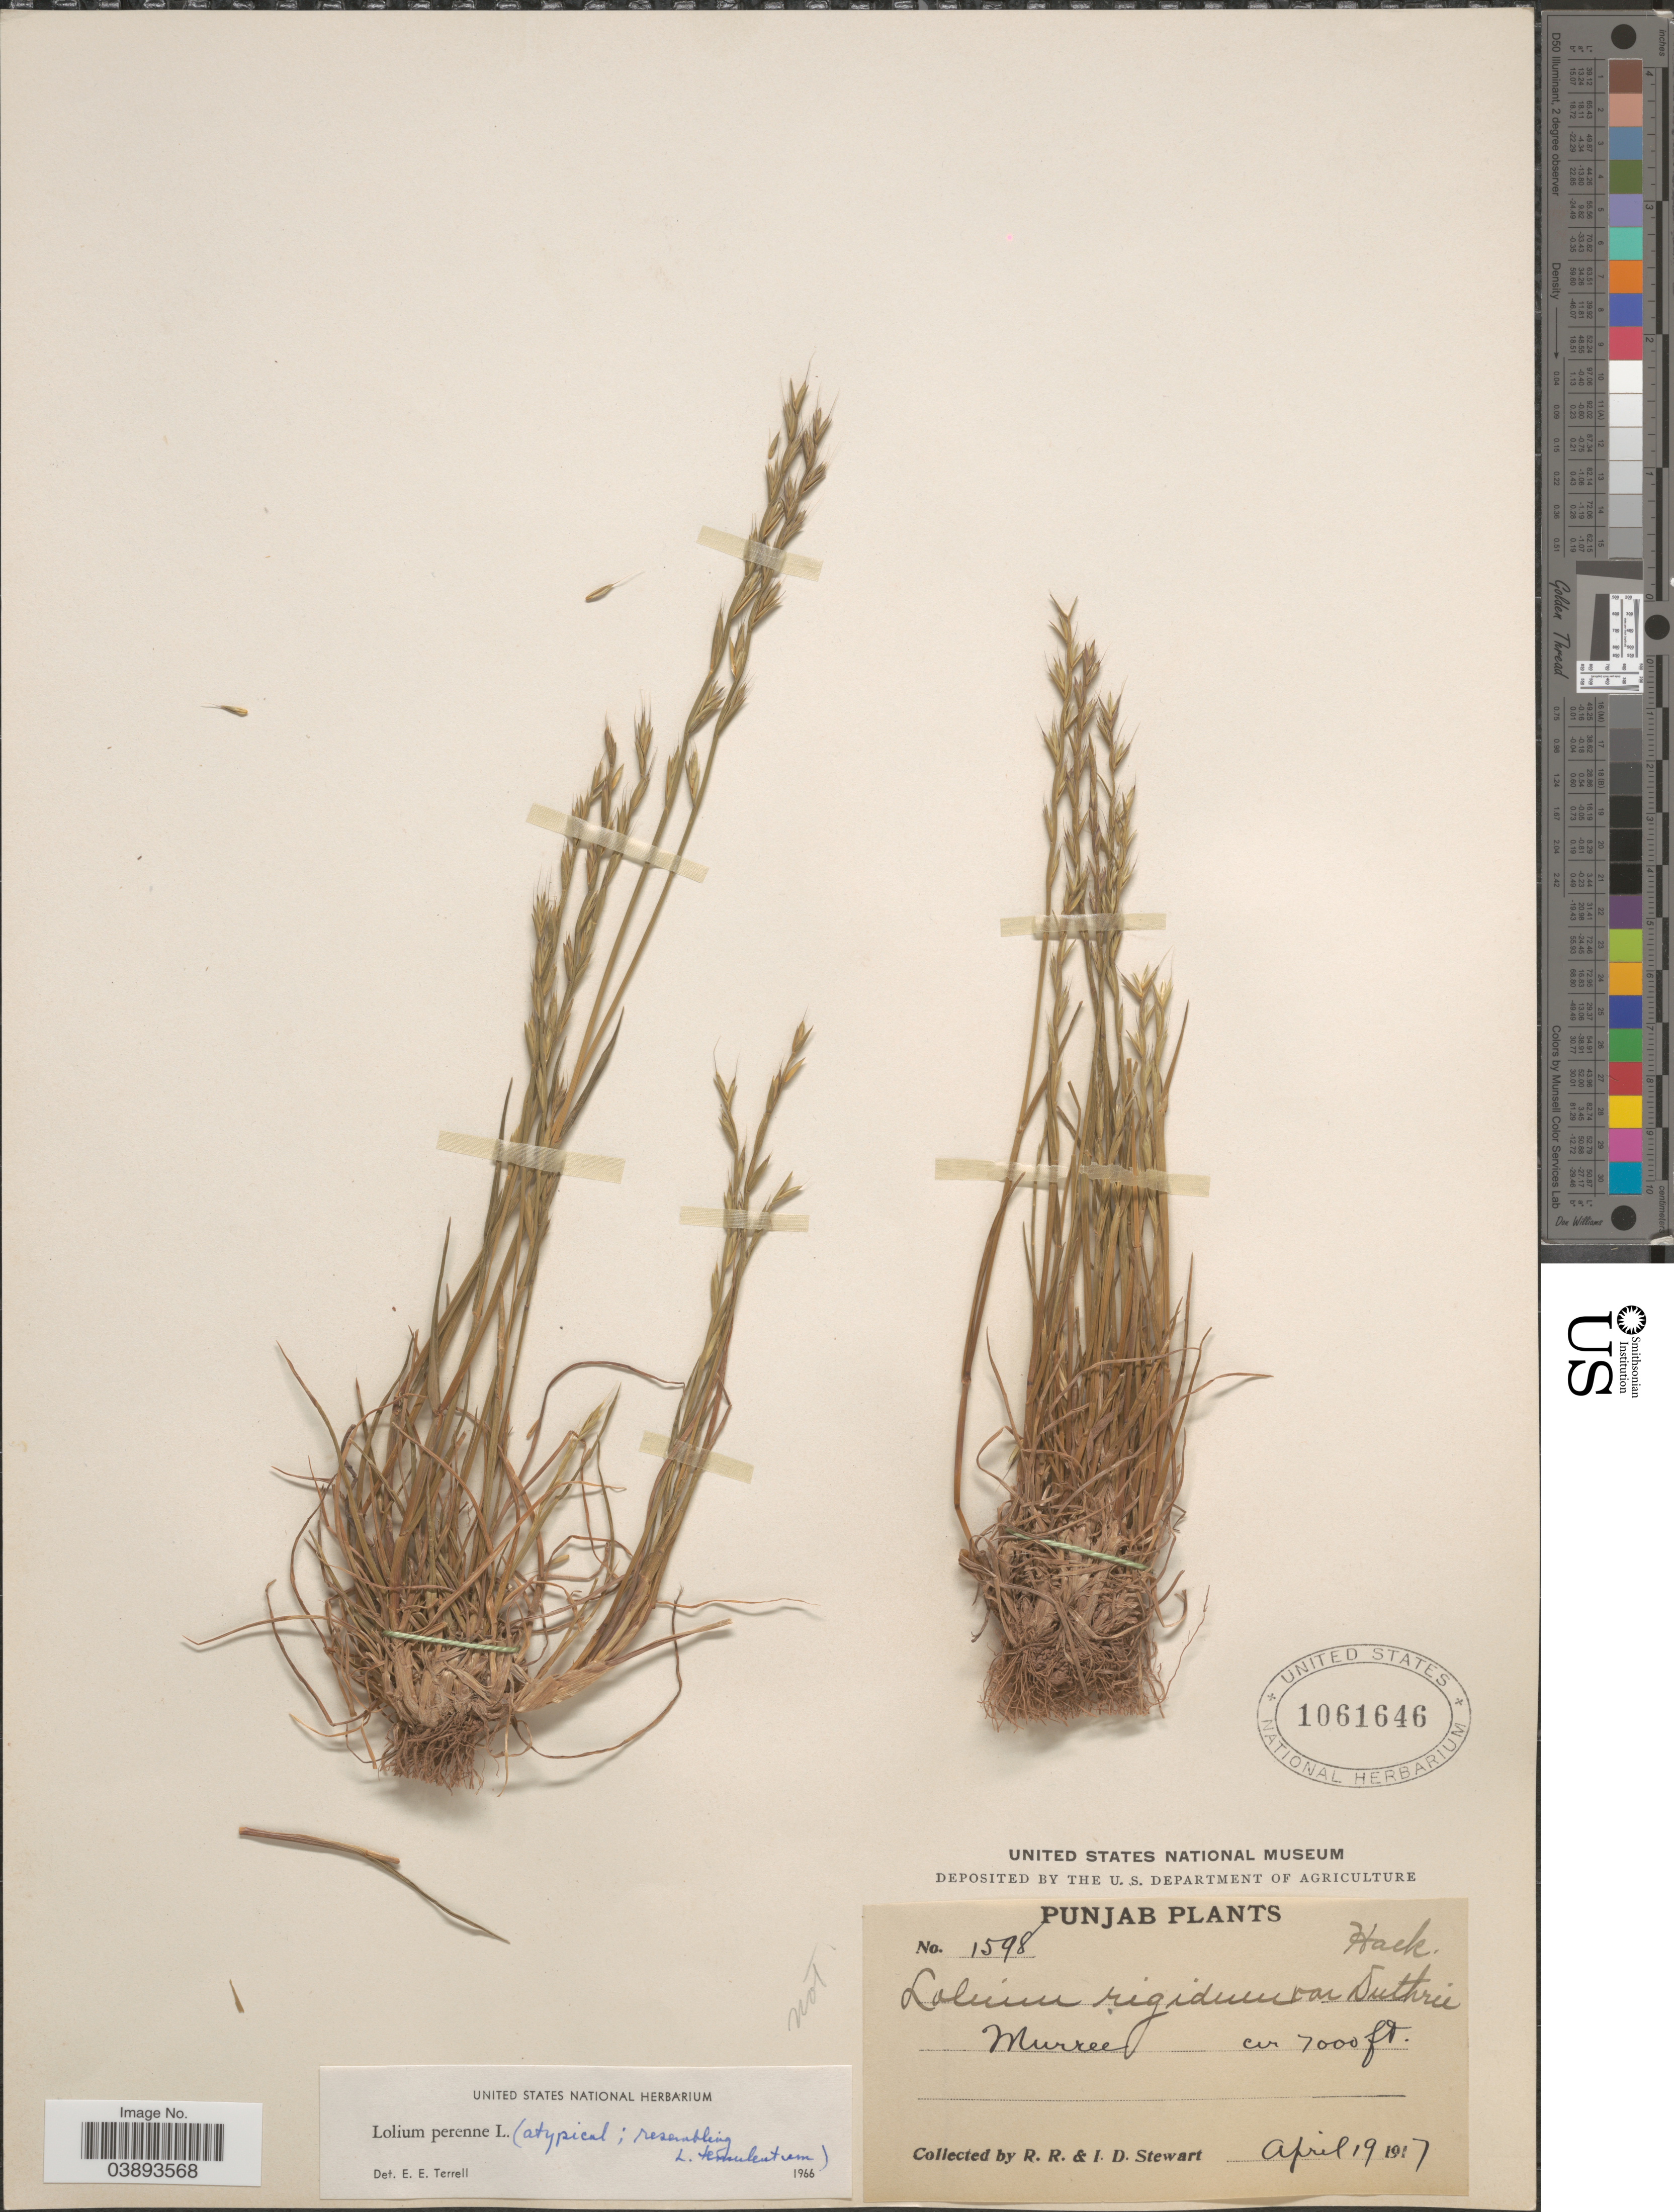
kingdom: Plantae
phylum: Tracheophyta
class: Liliopsida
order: Poales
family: Poaceae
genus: Lolium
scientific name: Lolium perenne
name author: L.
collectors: R. Stewart & I. Stewart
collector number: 1598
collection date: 1917-04-19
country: Pakistan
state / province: Punjab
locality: Murree.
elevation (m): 2134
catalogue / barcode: US 1061646